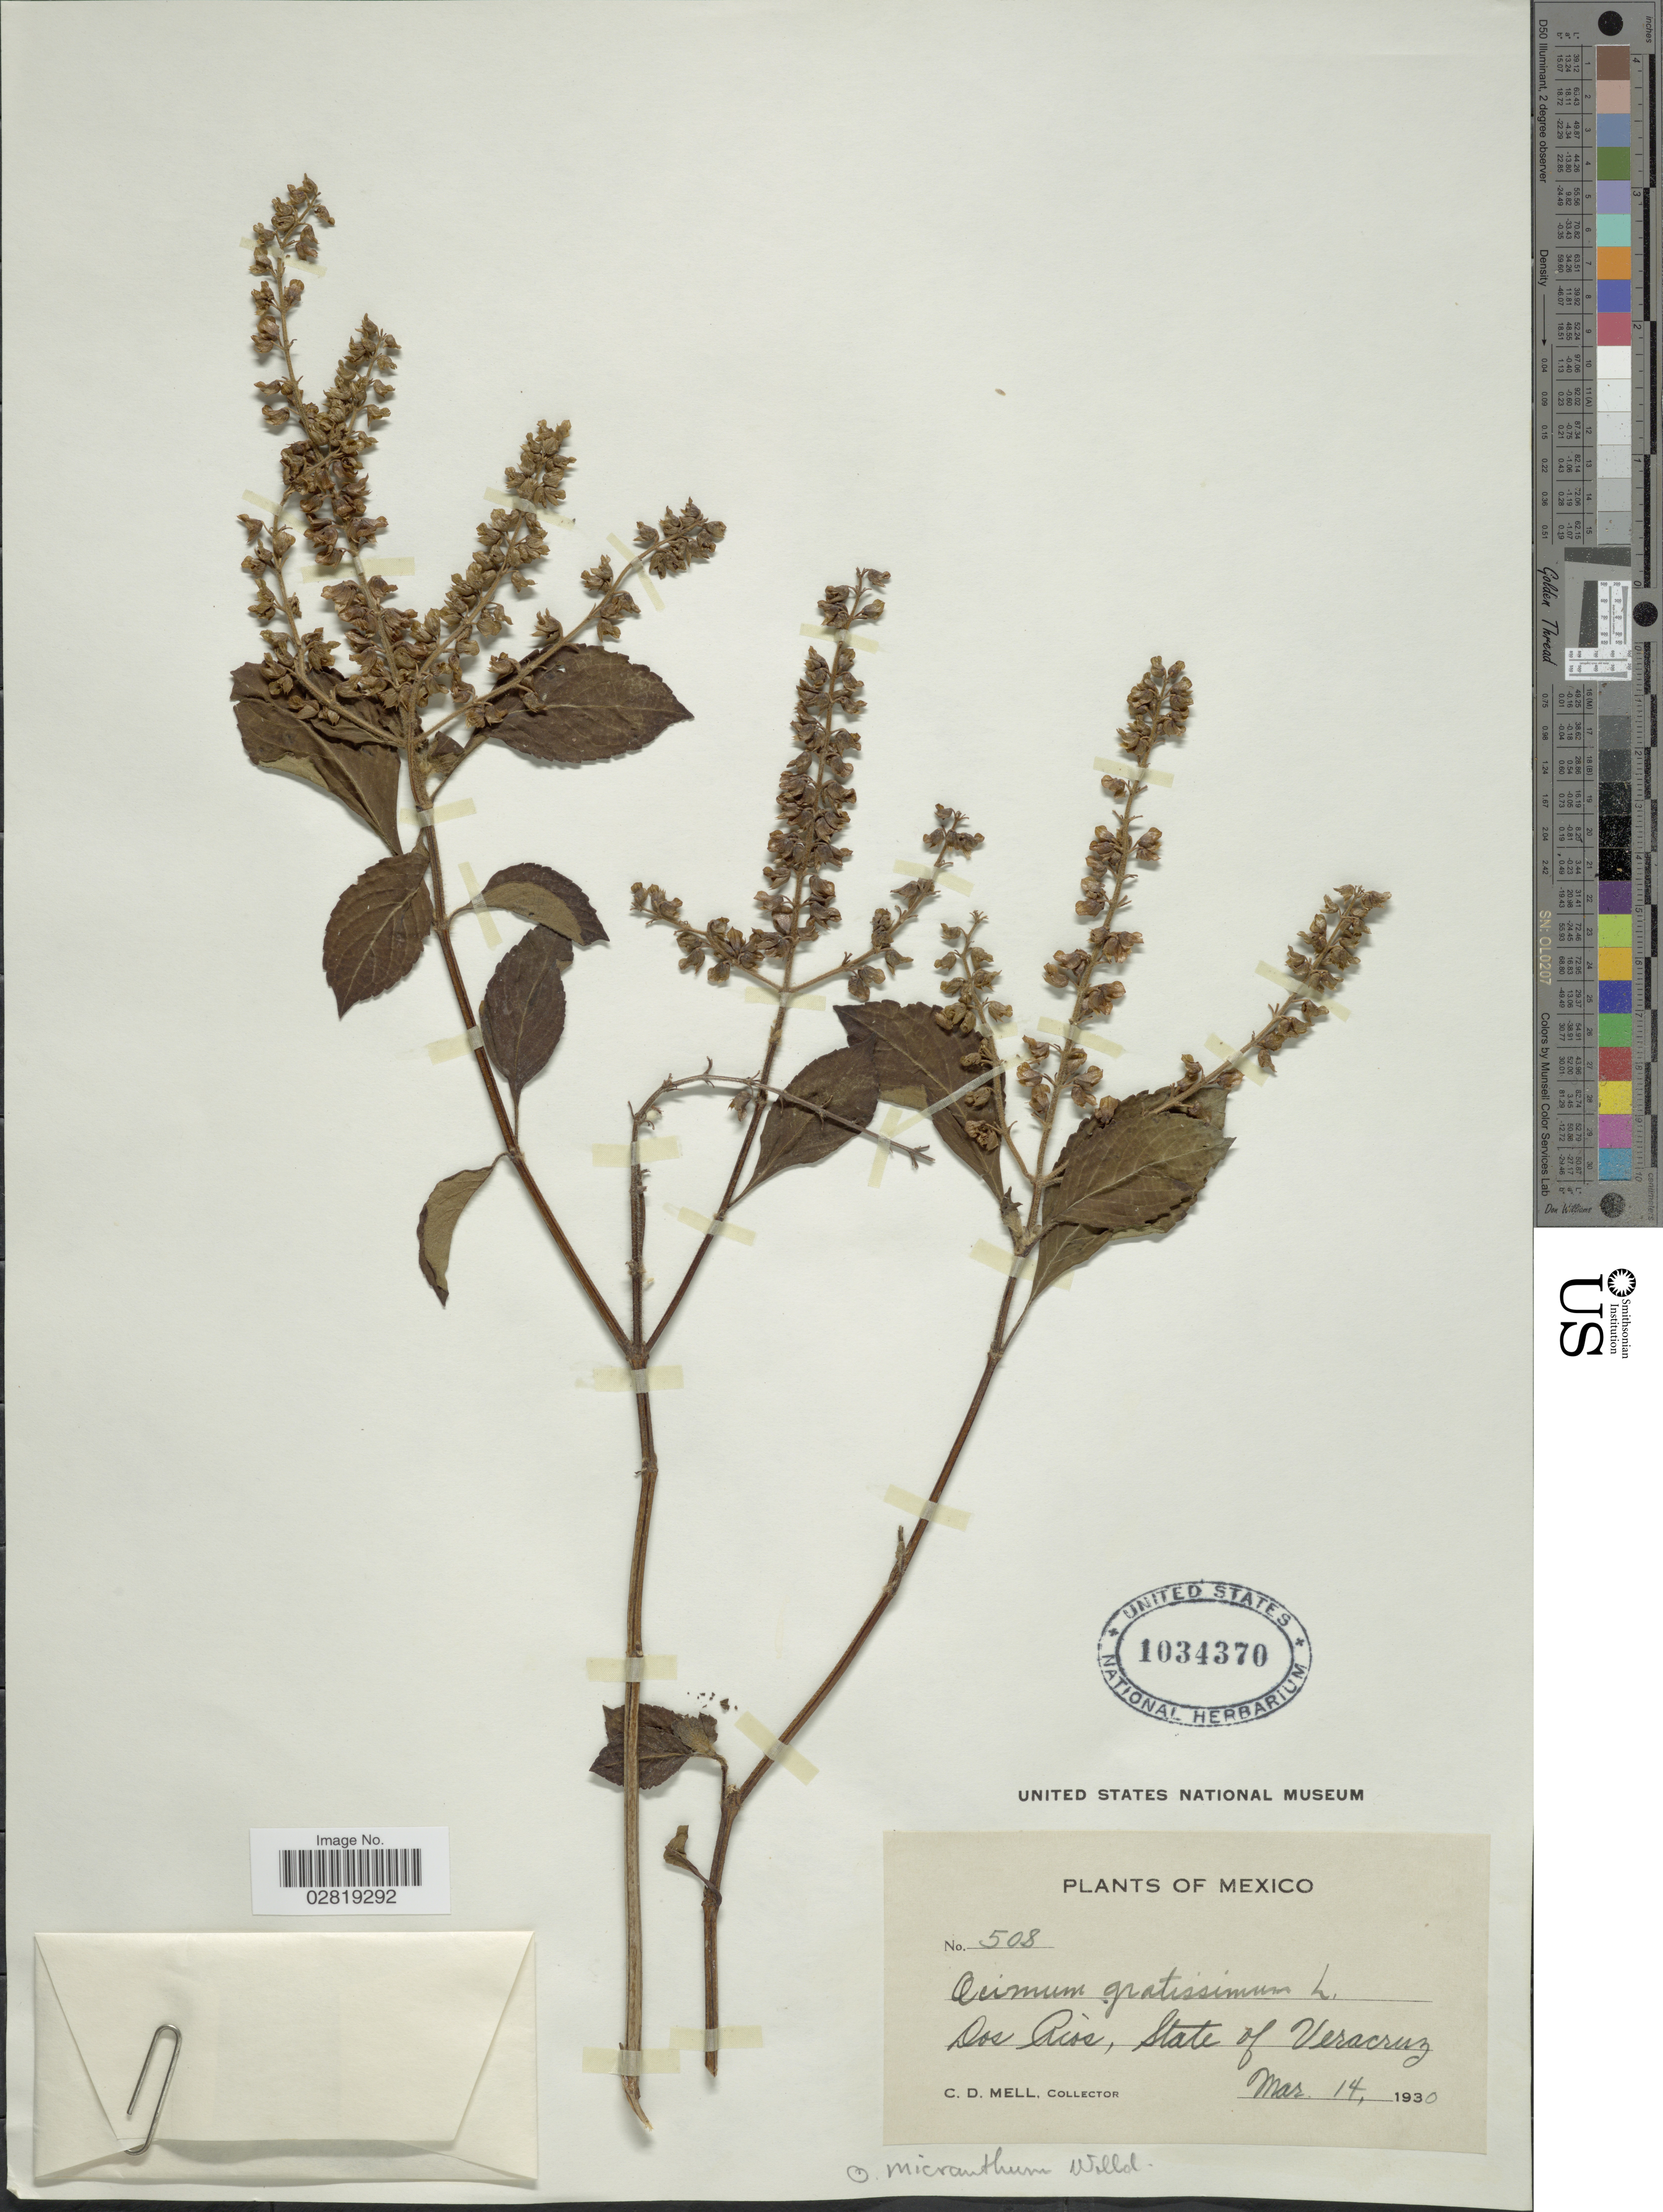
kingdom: Plantae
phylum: Tracheophyta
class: Magnoliopsida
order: Lamiales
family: Lamiaceae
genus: Ocimum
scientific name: Ocimum campechianum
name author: Mill.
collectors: C. D. Mell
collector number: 508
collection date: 1930-03-14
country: Mexico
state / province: Veracruz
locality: Dos Rios, State of Veracruz.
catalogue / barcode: US 1034370